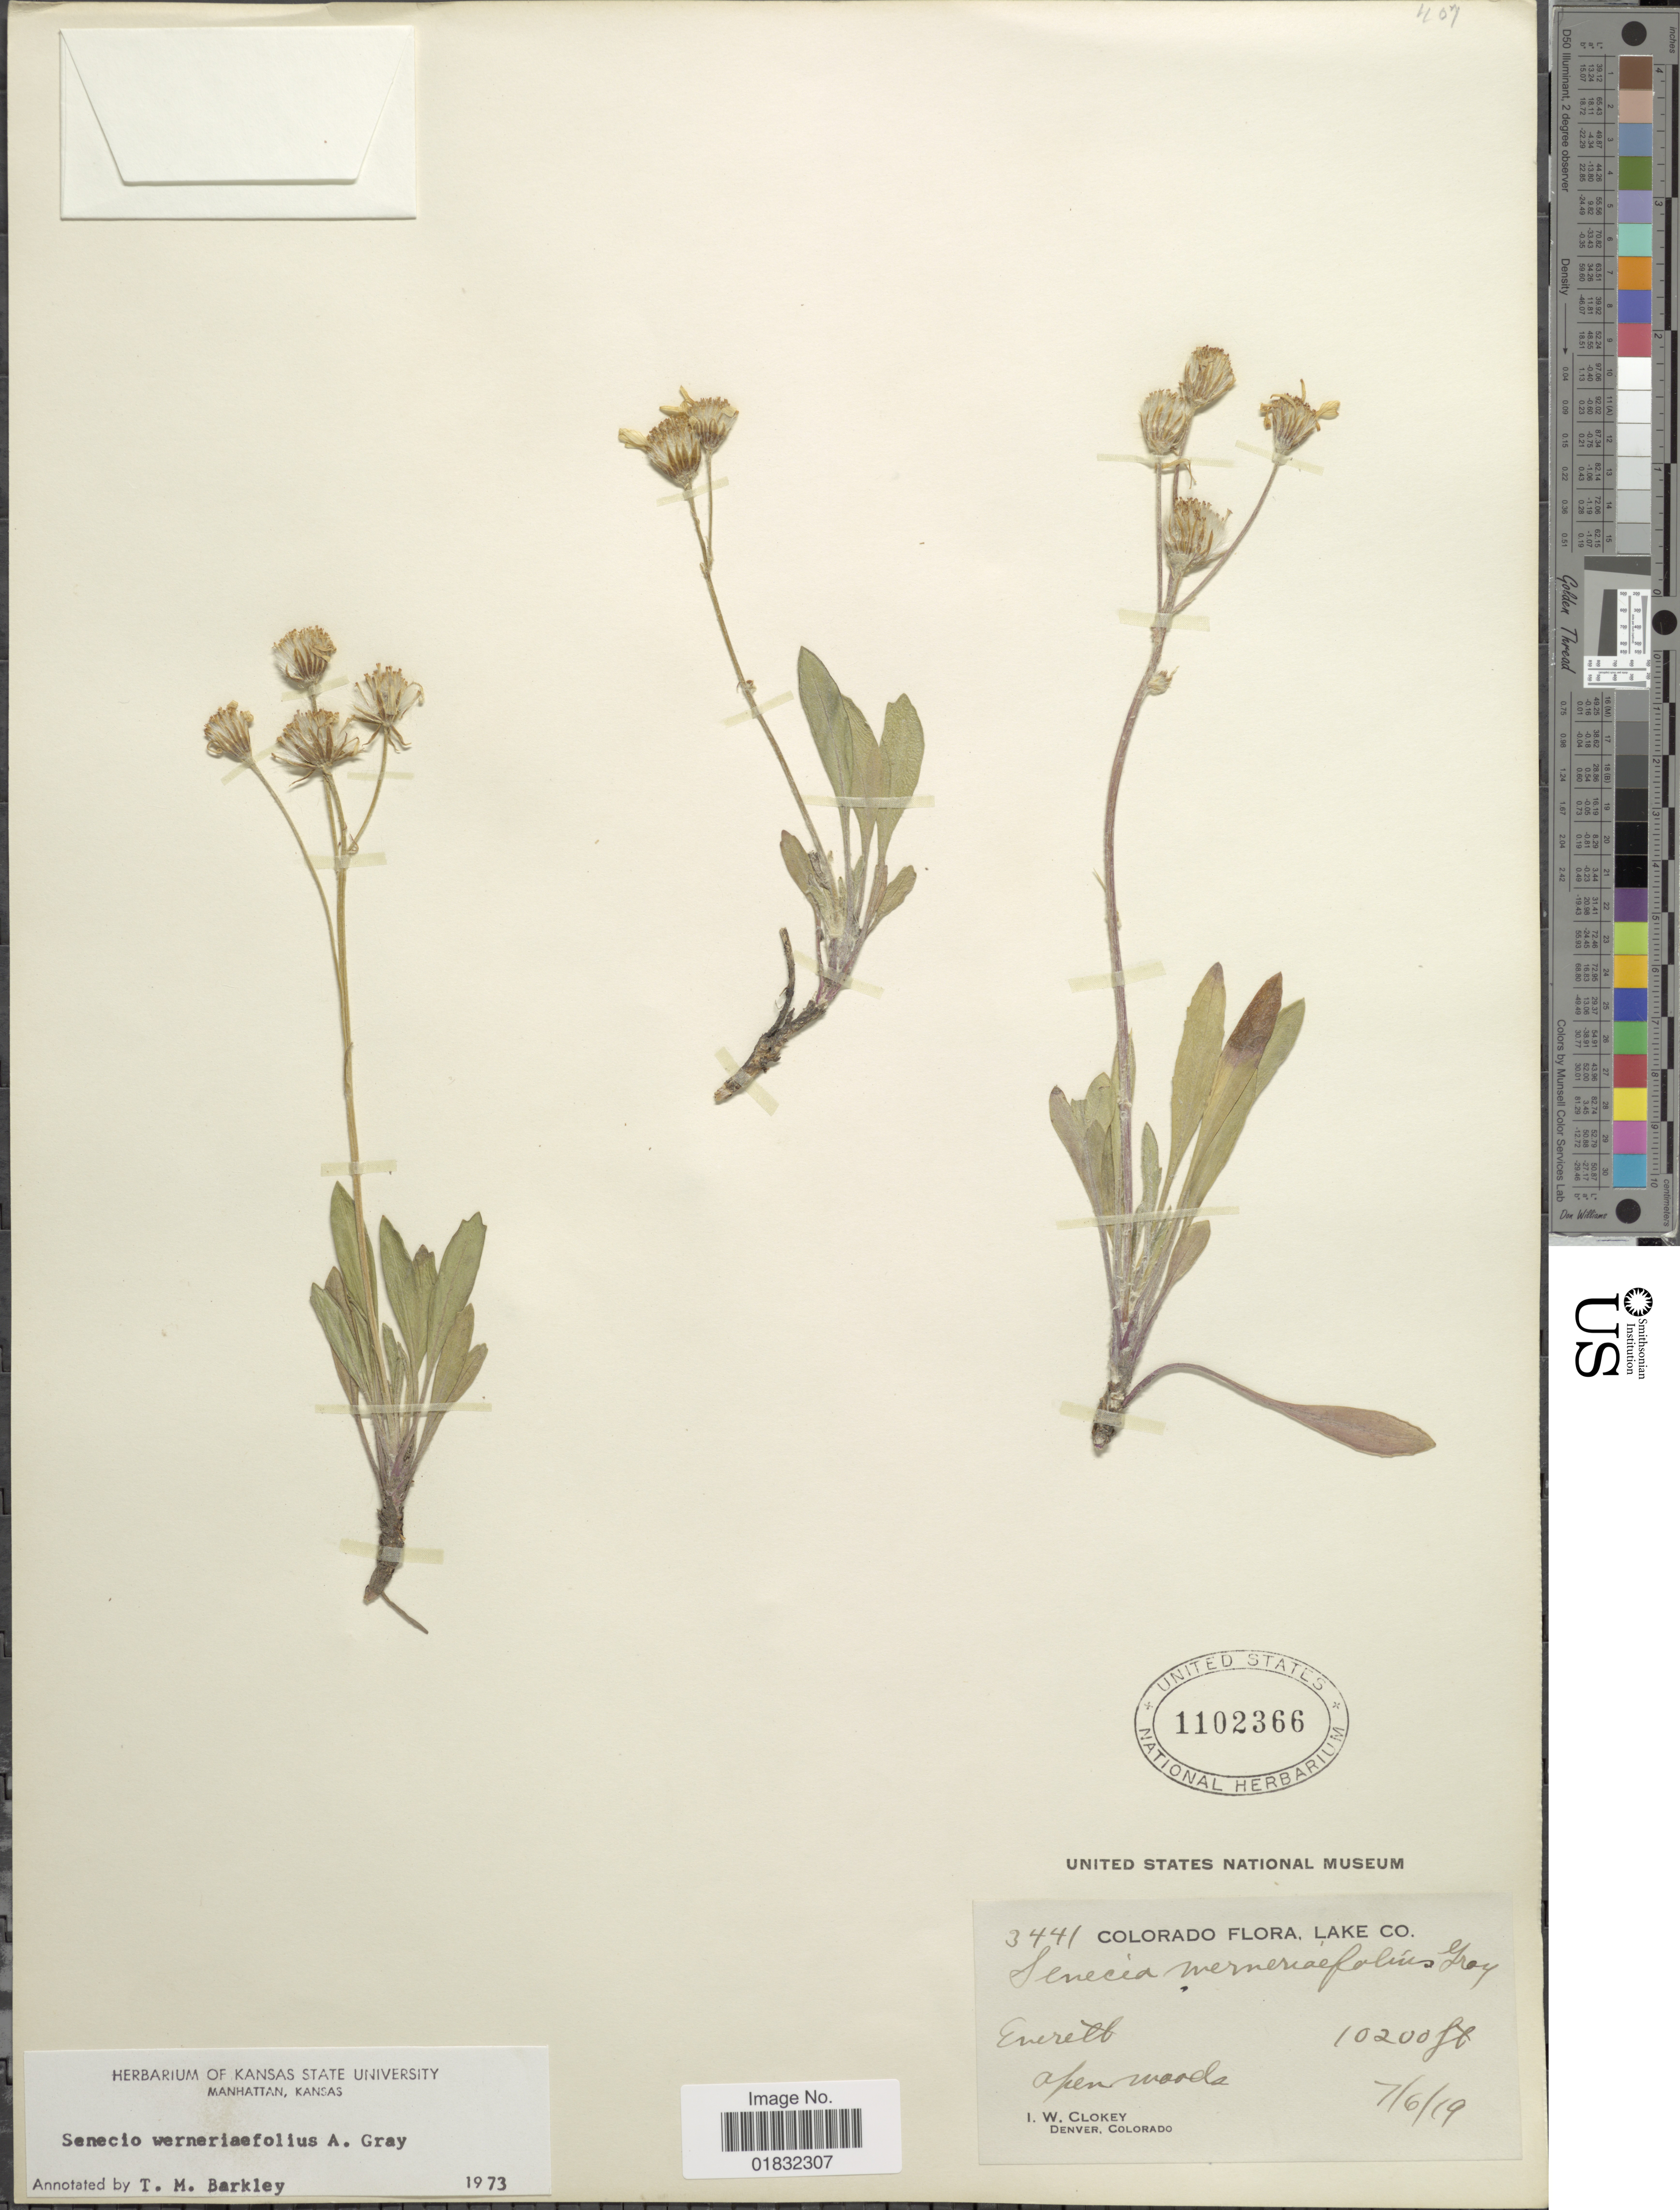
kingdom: Plantae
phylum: Tracheophyta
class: Magnoliopsida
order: Asterales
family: Asteraceae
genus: Packera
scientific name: Packera werneriifolia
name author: (A. Gray) W.A. Weber & Á. Löve ex Trock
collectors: I. W. Clokey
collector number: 3441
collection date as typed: Transcribed d/m/y: 6/7/19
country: United States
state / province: Colorado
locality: Lake Co, Everett, open woods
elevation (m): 3109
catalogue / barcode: US 1102366